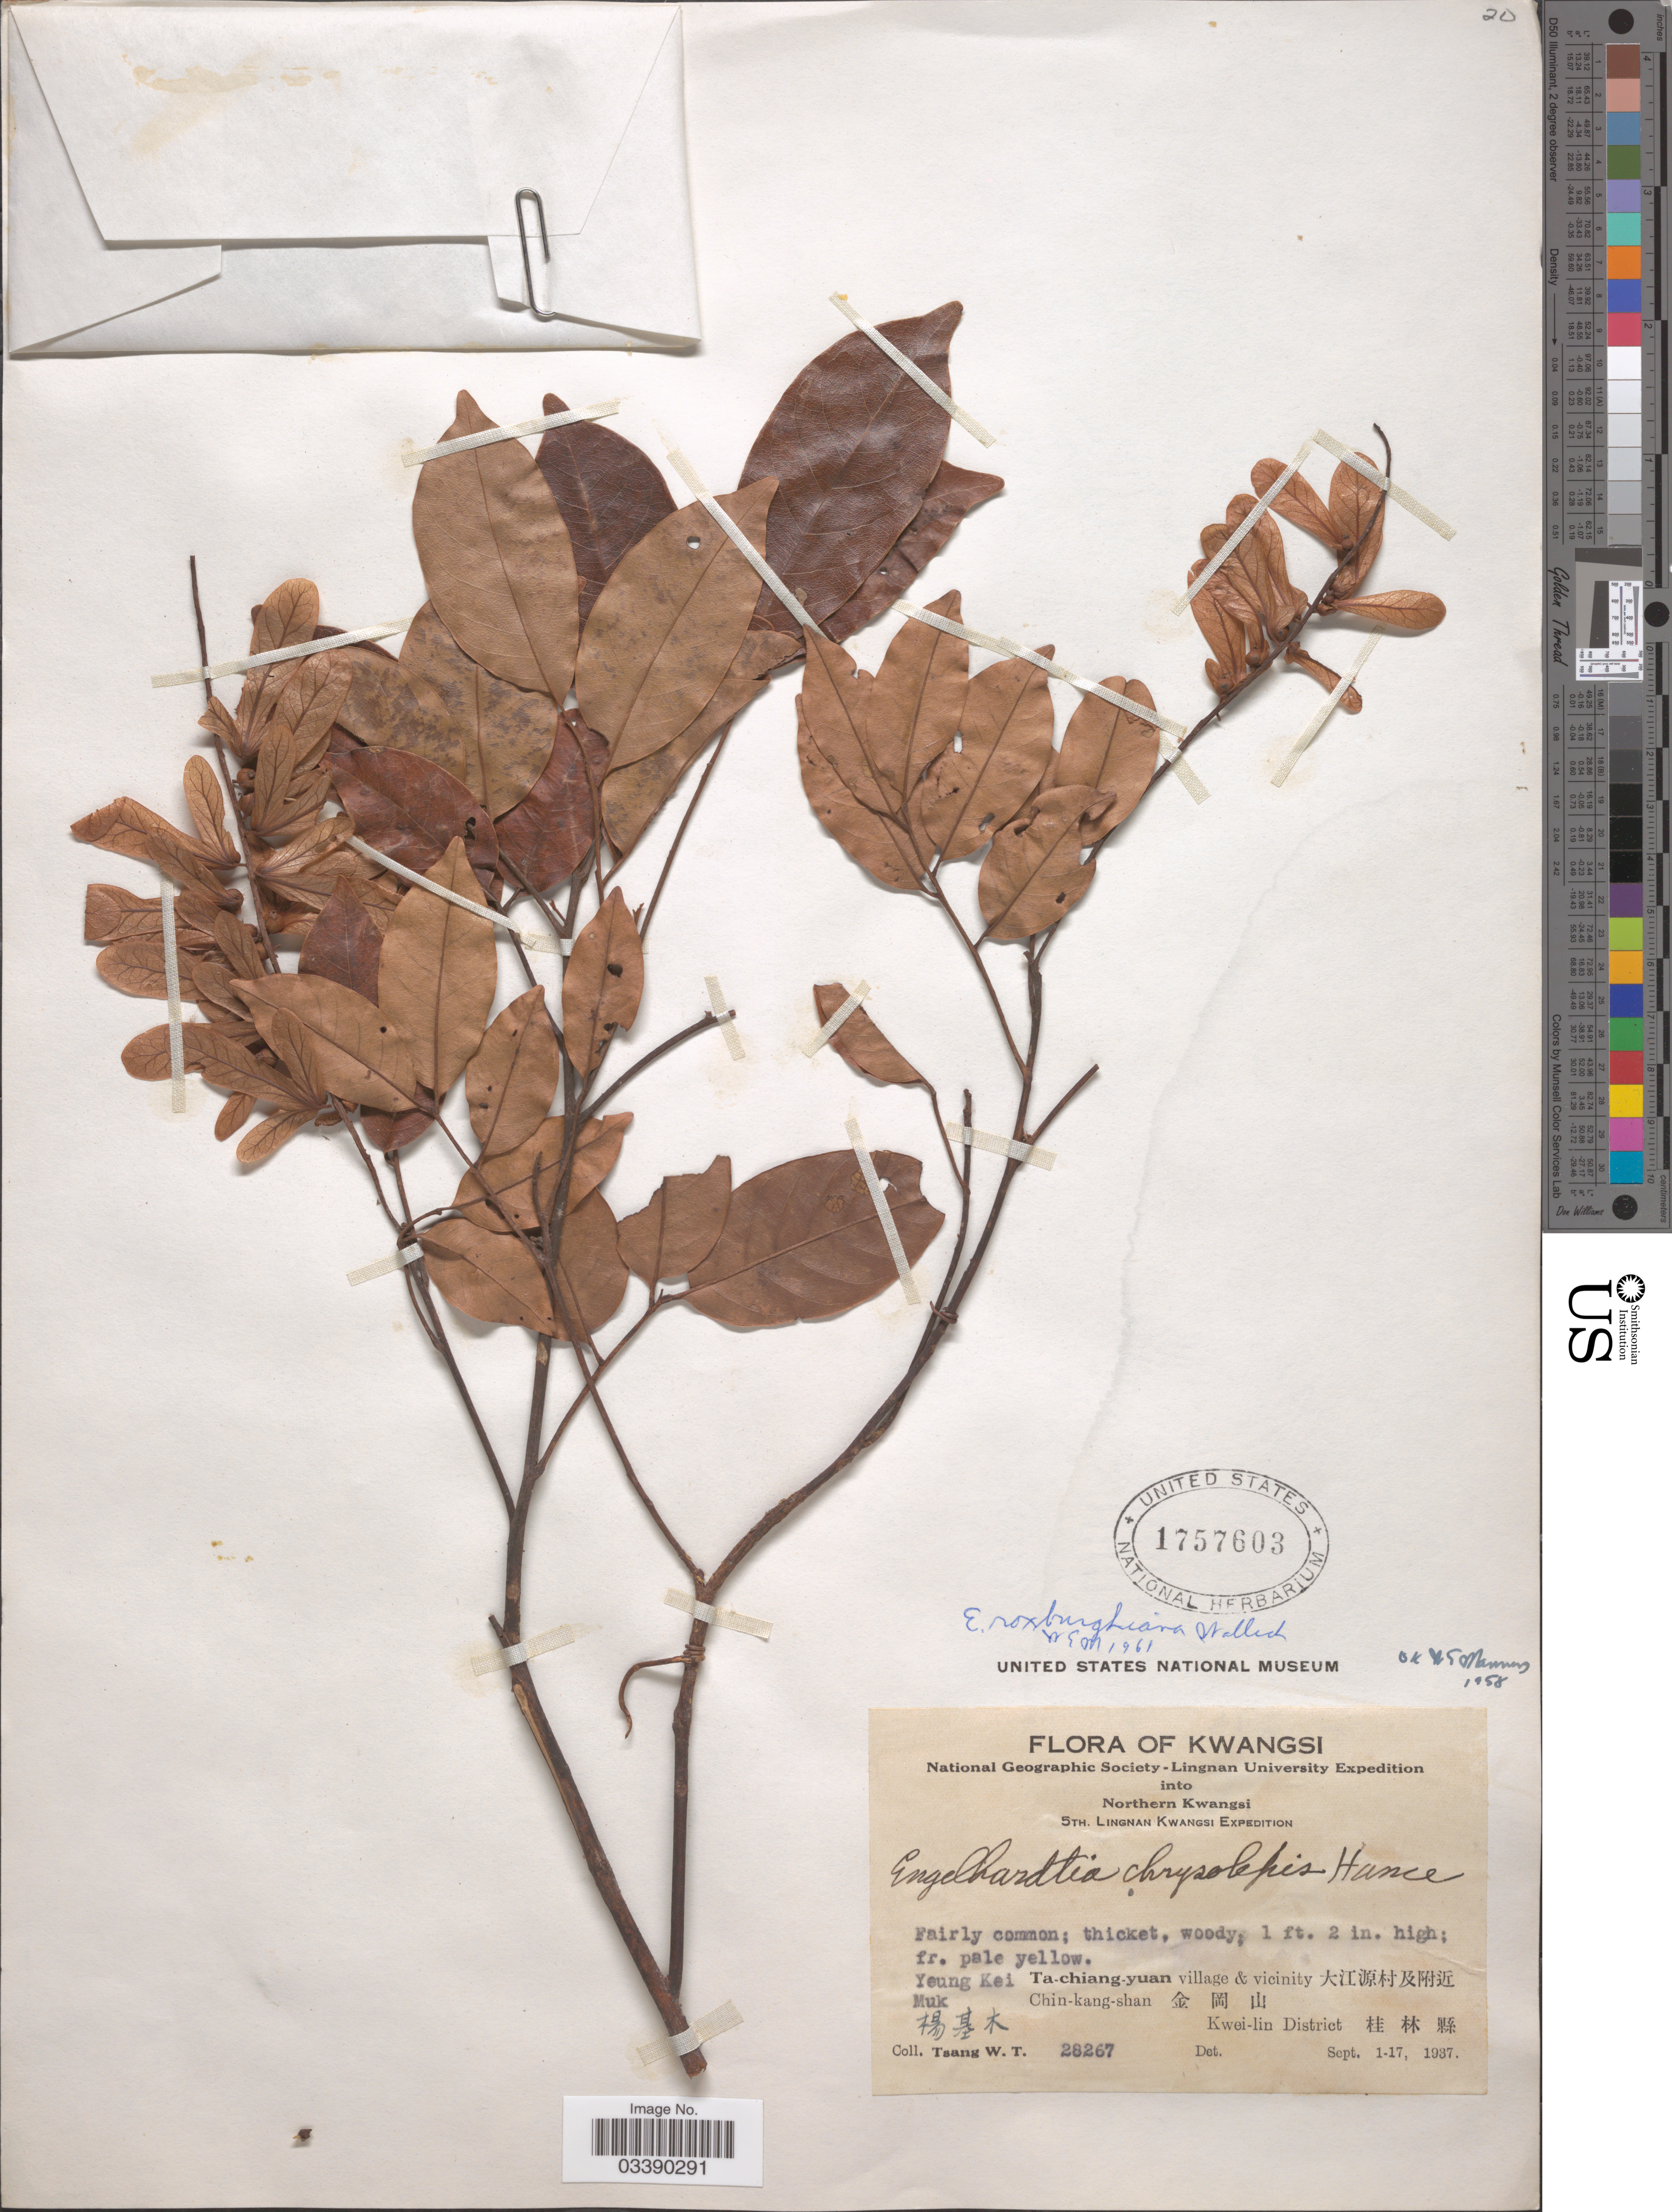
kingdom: Plantae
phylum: Tracheophyta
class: Magnoliopsida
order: Fagales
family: Juglandaceae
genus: Engelhardia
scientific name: Engelhardia roxburghiana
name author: Lindl.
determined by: Strong, Mark T., (BOT), Smithsonian Institution - National Museum of Natural History (UNITED STATES)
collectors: W. T. Tsang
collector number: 28267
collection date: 1937-09-01/1937-09-17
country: China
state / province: Guangxi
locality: Kwangsi, Northern Kwangsi. Yeung Kei Muk X. [unsure placement] Ta-chiang-yuan village & vicinity X. Chin-kang-shan X. Kwei-lin District X.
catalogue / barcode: US 1757603